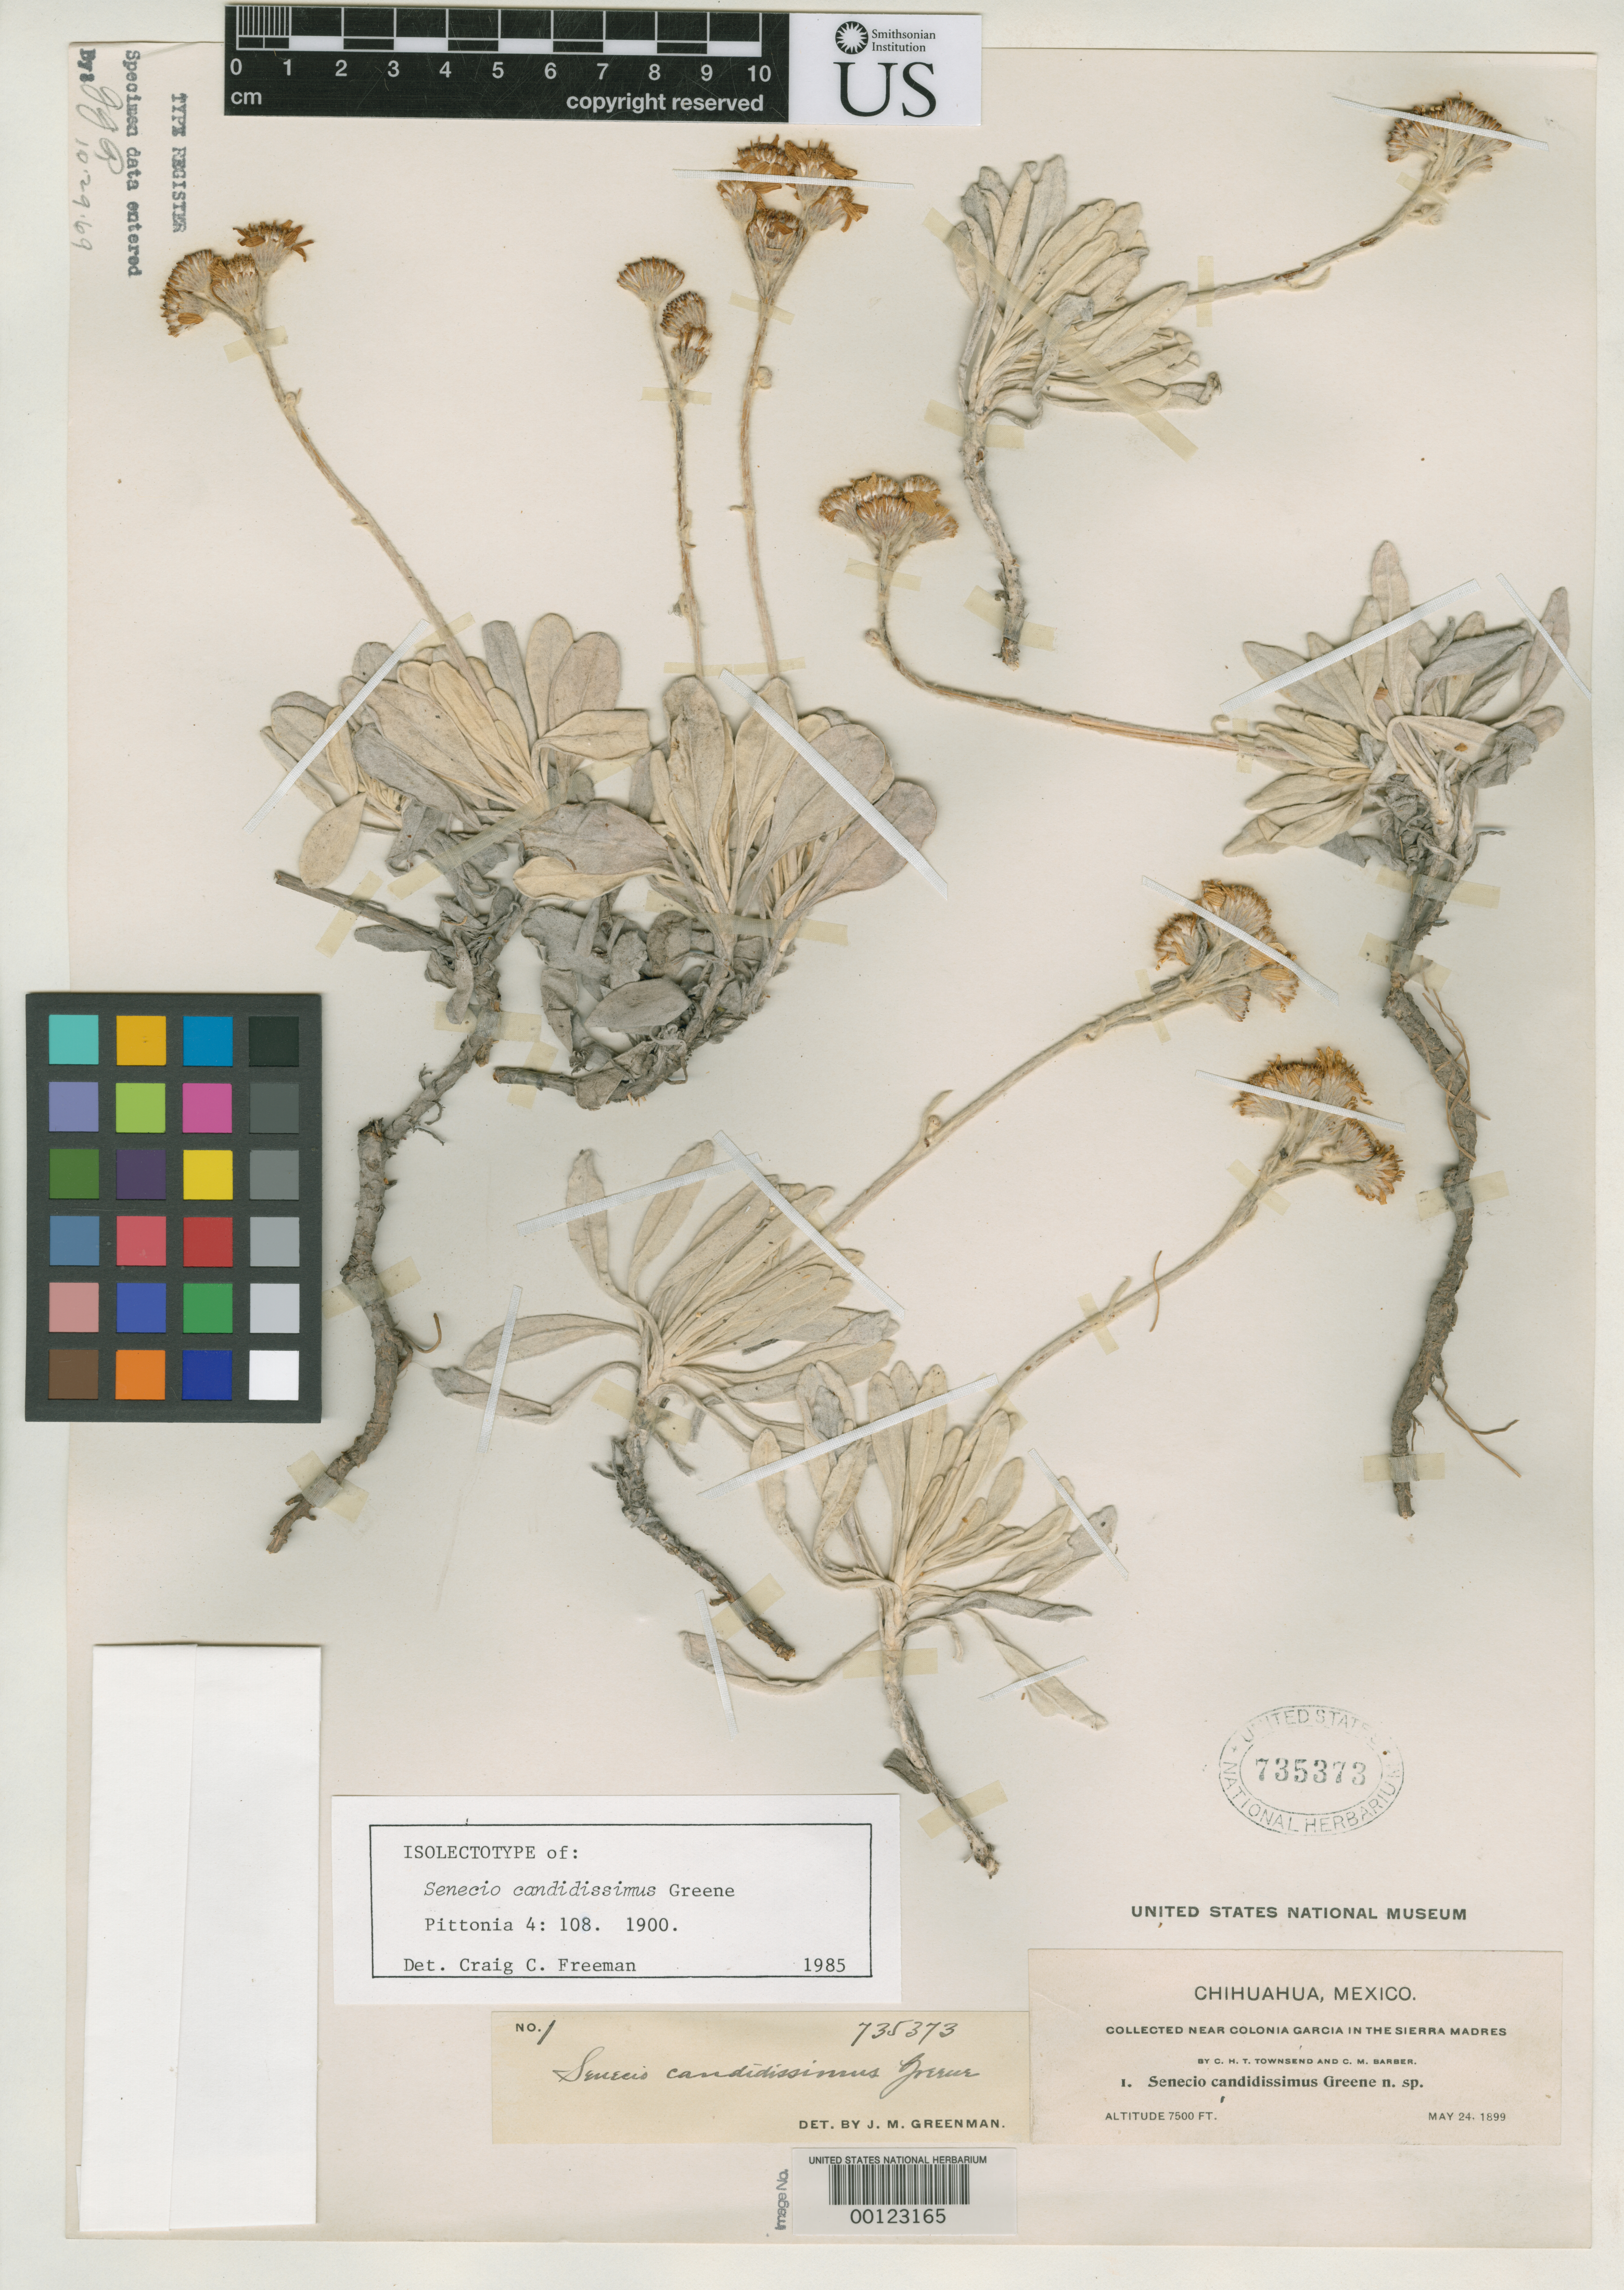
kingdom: Plantae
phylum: Tracheophyta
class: Magnoliopsida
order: Asterales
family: Asteraceae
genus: Senecio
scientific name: Senecio candidissimus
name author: Greene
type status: Isotype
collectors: C. H. T. Townsend & C. Barber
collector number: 1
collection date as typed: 24 May 1899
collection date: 1899-05-24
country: Mexico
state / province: Chihuahua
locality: Colonia Garcia, Sierra Madre.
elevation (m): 2286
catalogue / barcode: US 735373